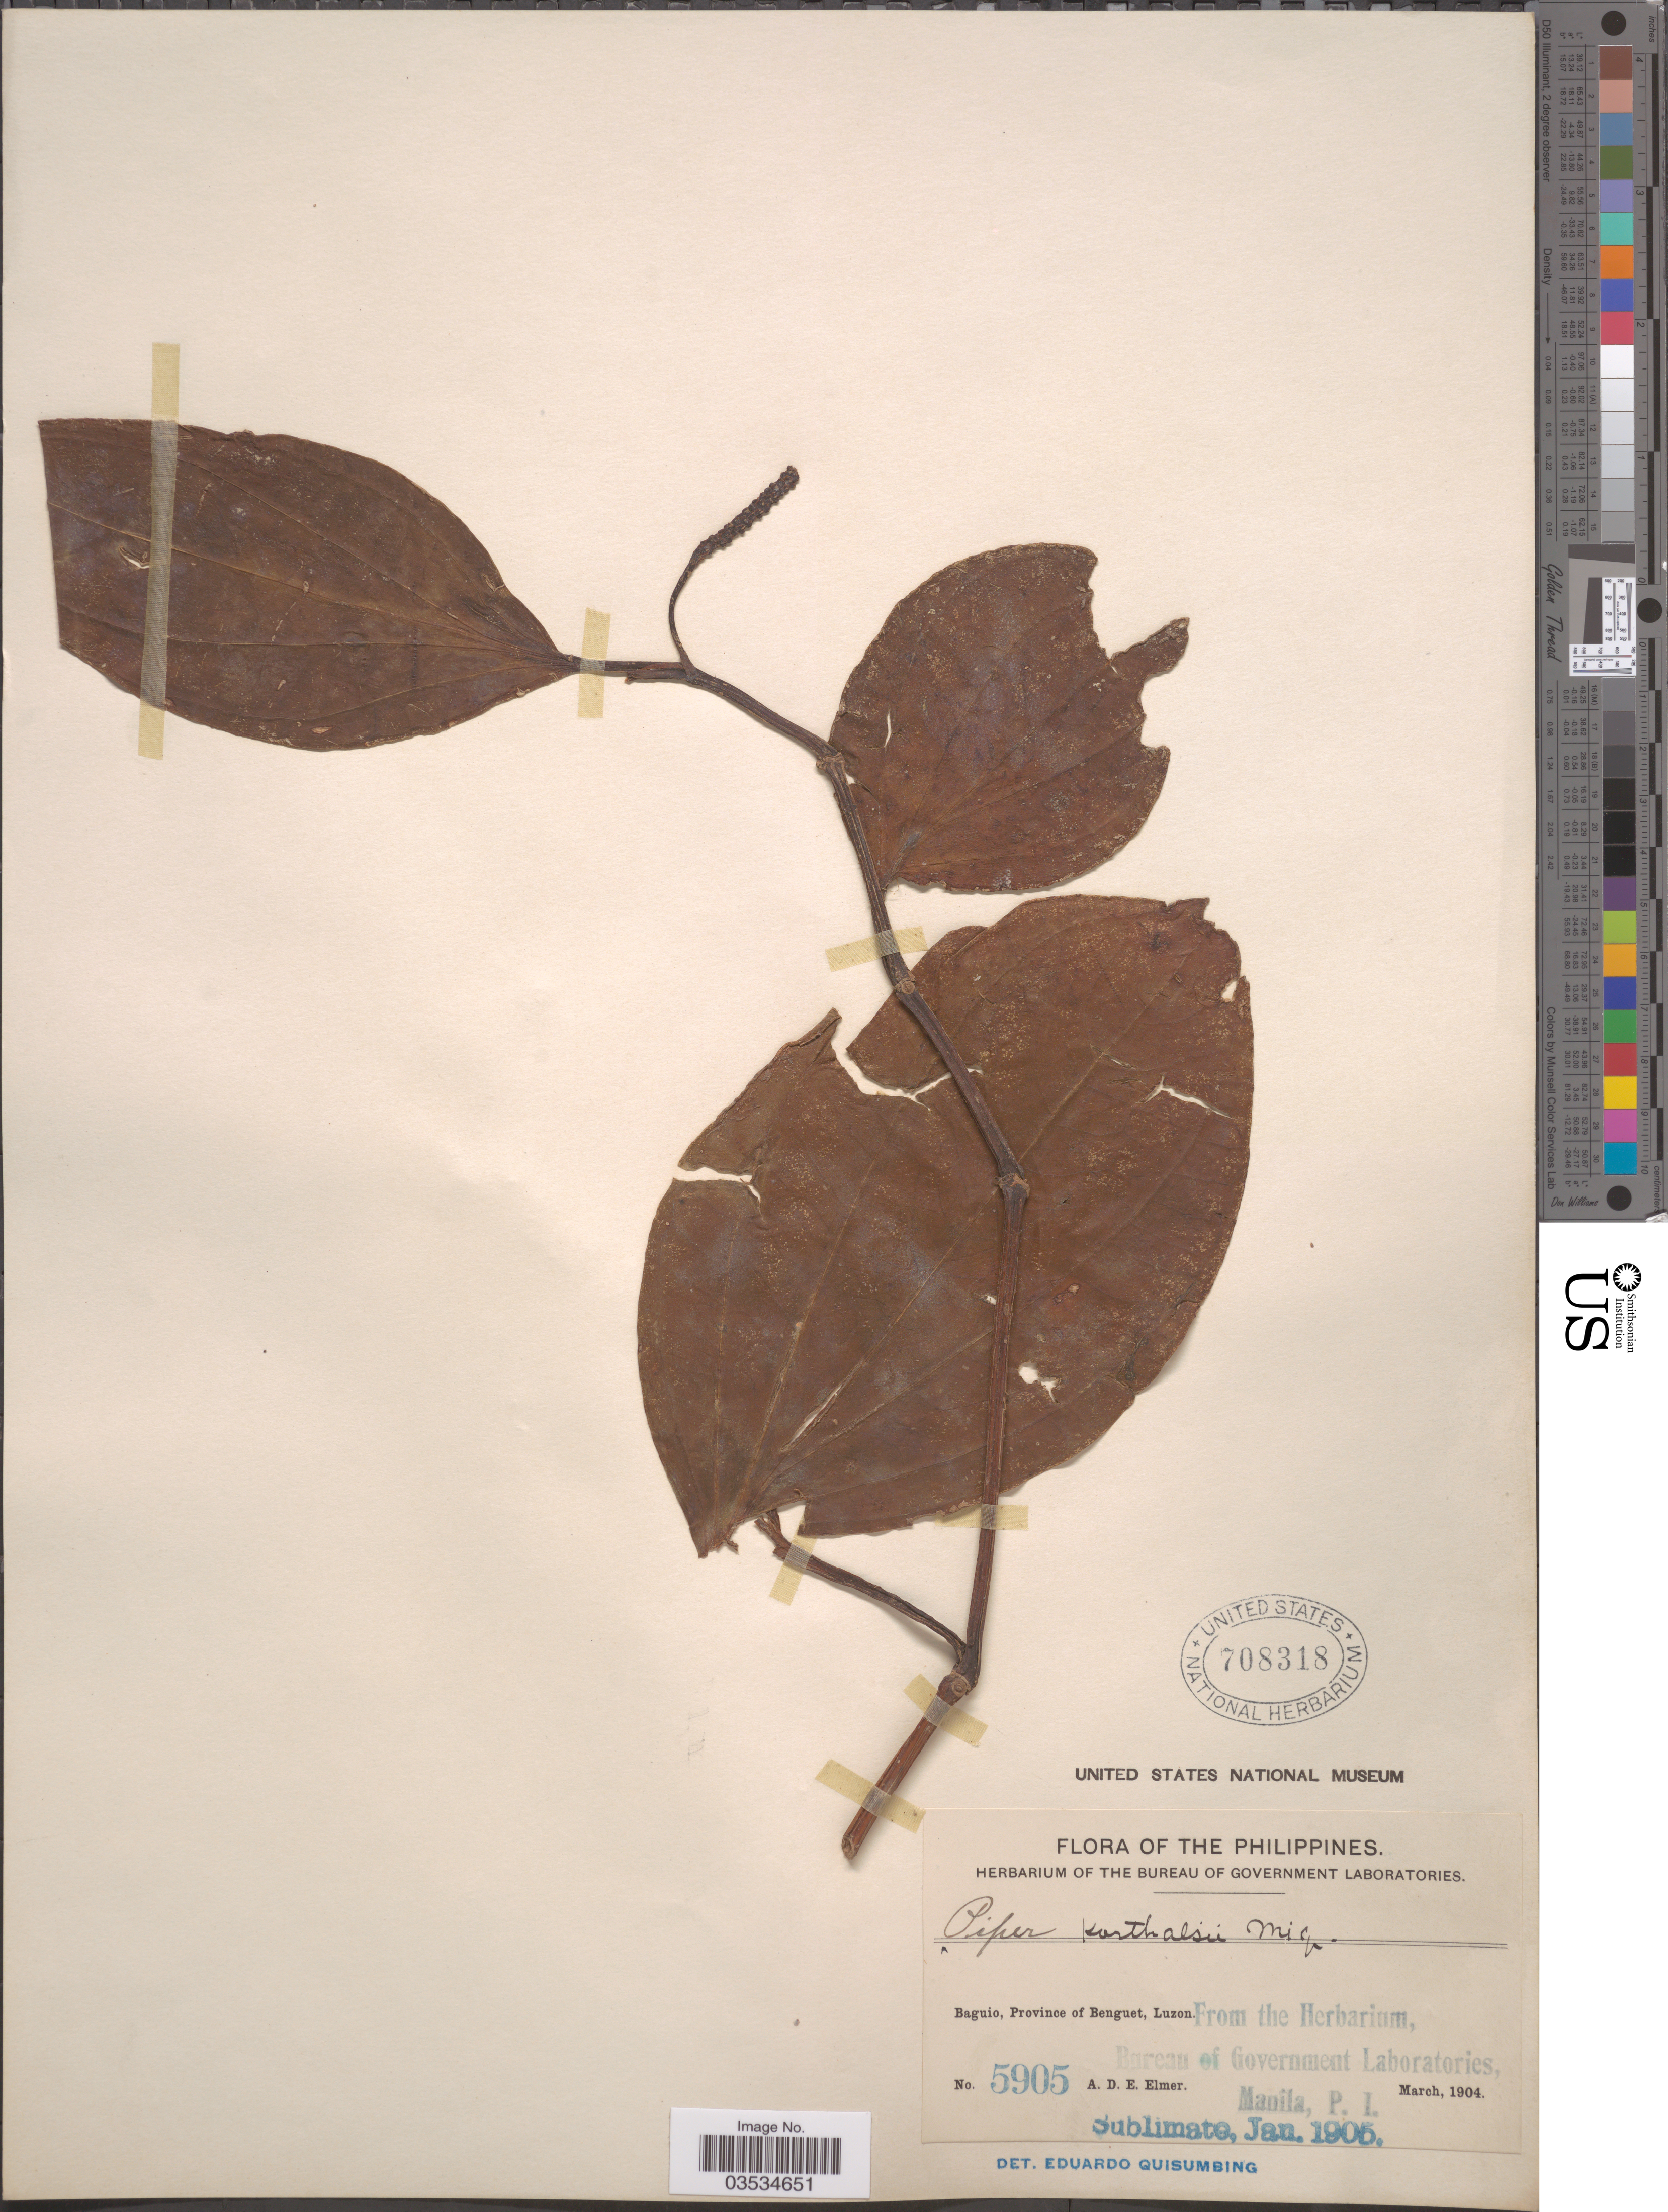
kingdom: Plantae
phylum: Tracheophyta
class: Magnoliopsida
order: Piperales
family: Piperaceae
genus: Piper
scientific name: Piper korthalsii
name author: Blume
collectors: A. D. E. Elmer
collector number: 5905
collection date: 1904-03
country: Philippines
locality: Baguio, Province of Benguet, Luzon.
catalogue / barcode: US 708318